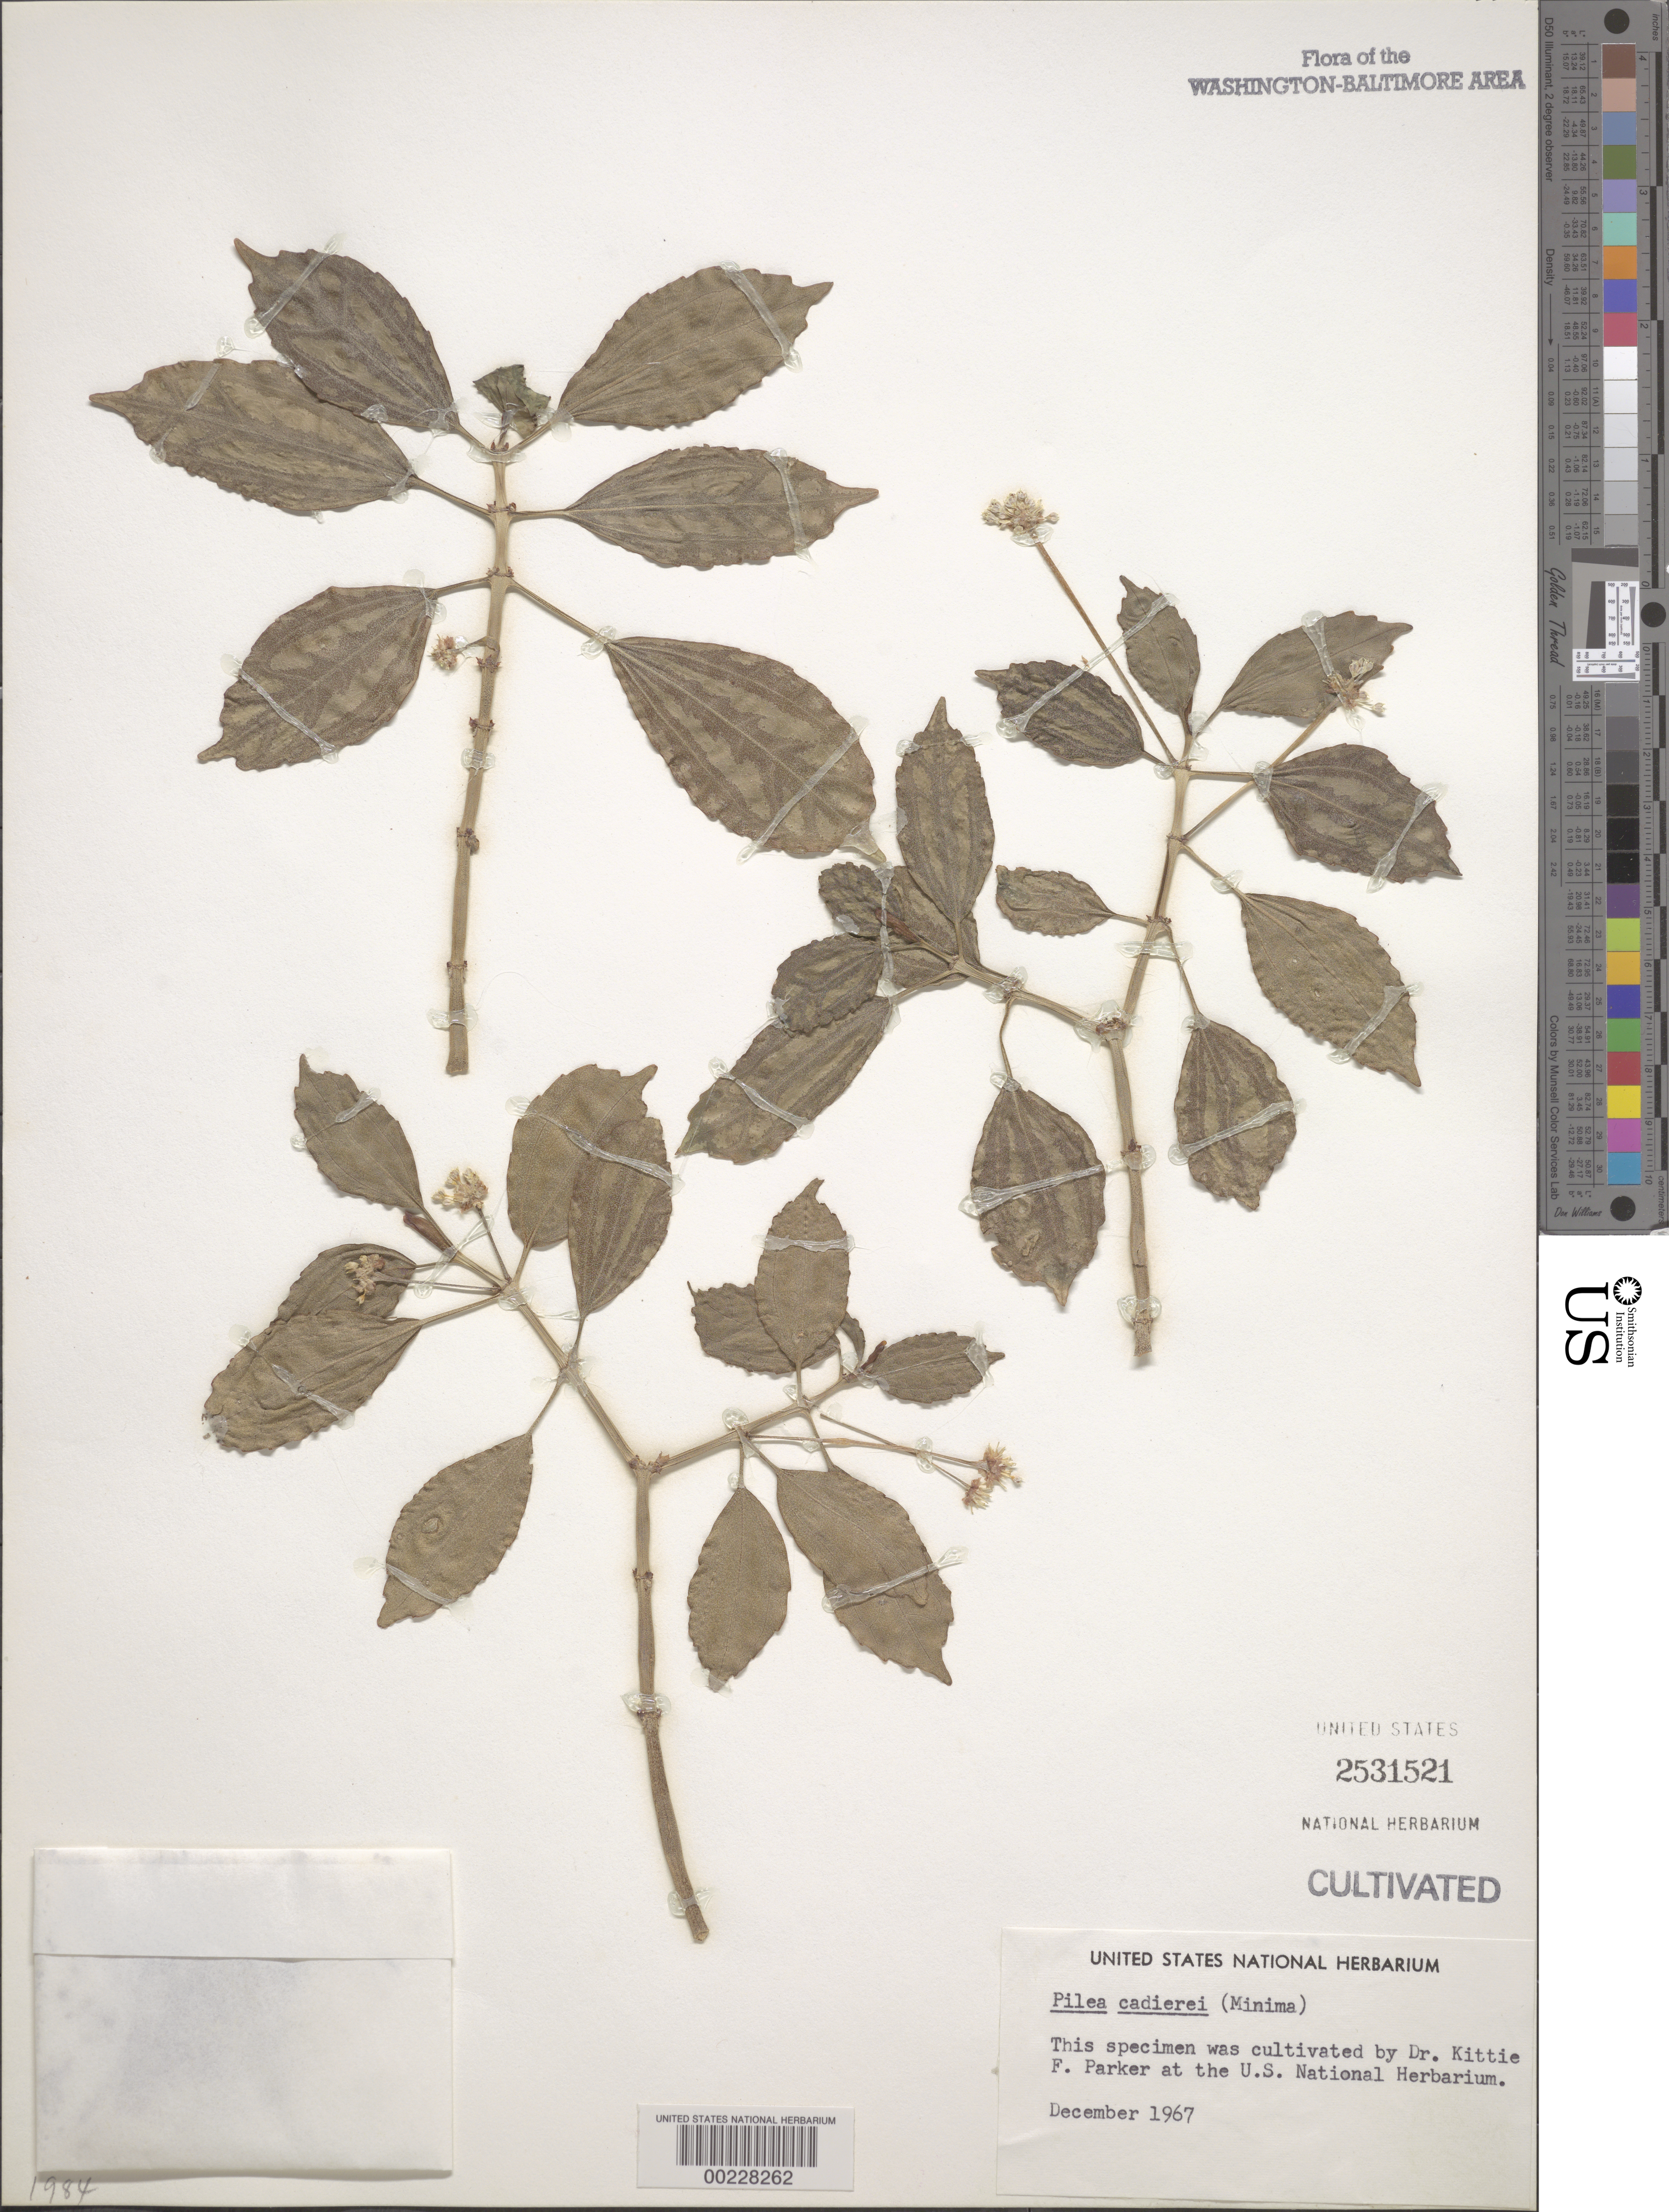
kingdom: Plantae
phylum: Tracheophyta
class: Magnoliopsida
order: Rosales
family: Urticaceae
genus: Pilea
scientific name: Pilea cadierei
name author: Gagnep. & Guillaumin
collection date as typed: Dec 1967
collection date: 1967-12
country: United States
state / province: District of Columbia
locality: U.S. National Herbarium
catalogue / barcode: US 2531521